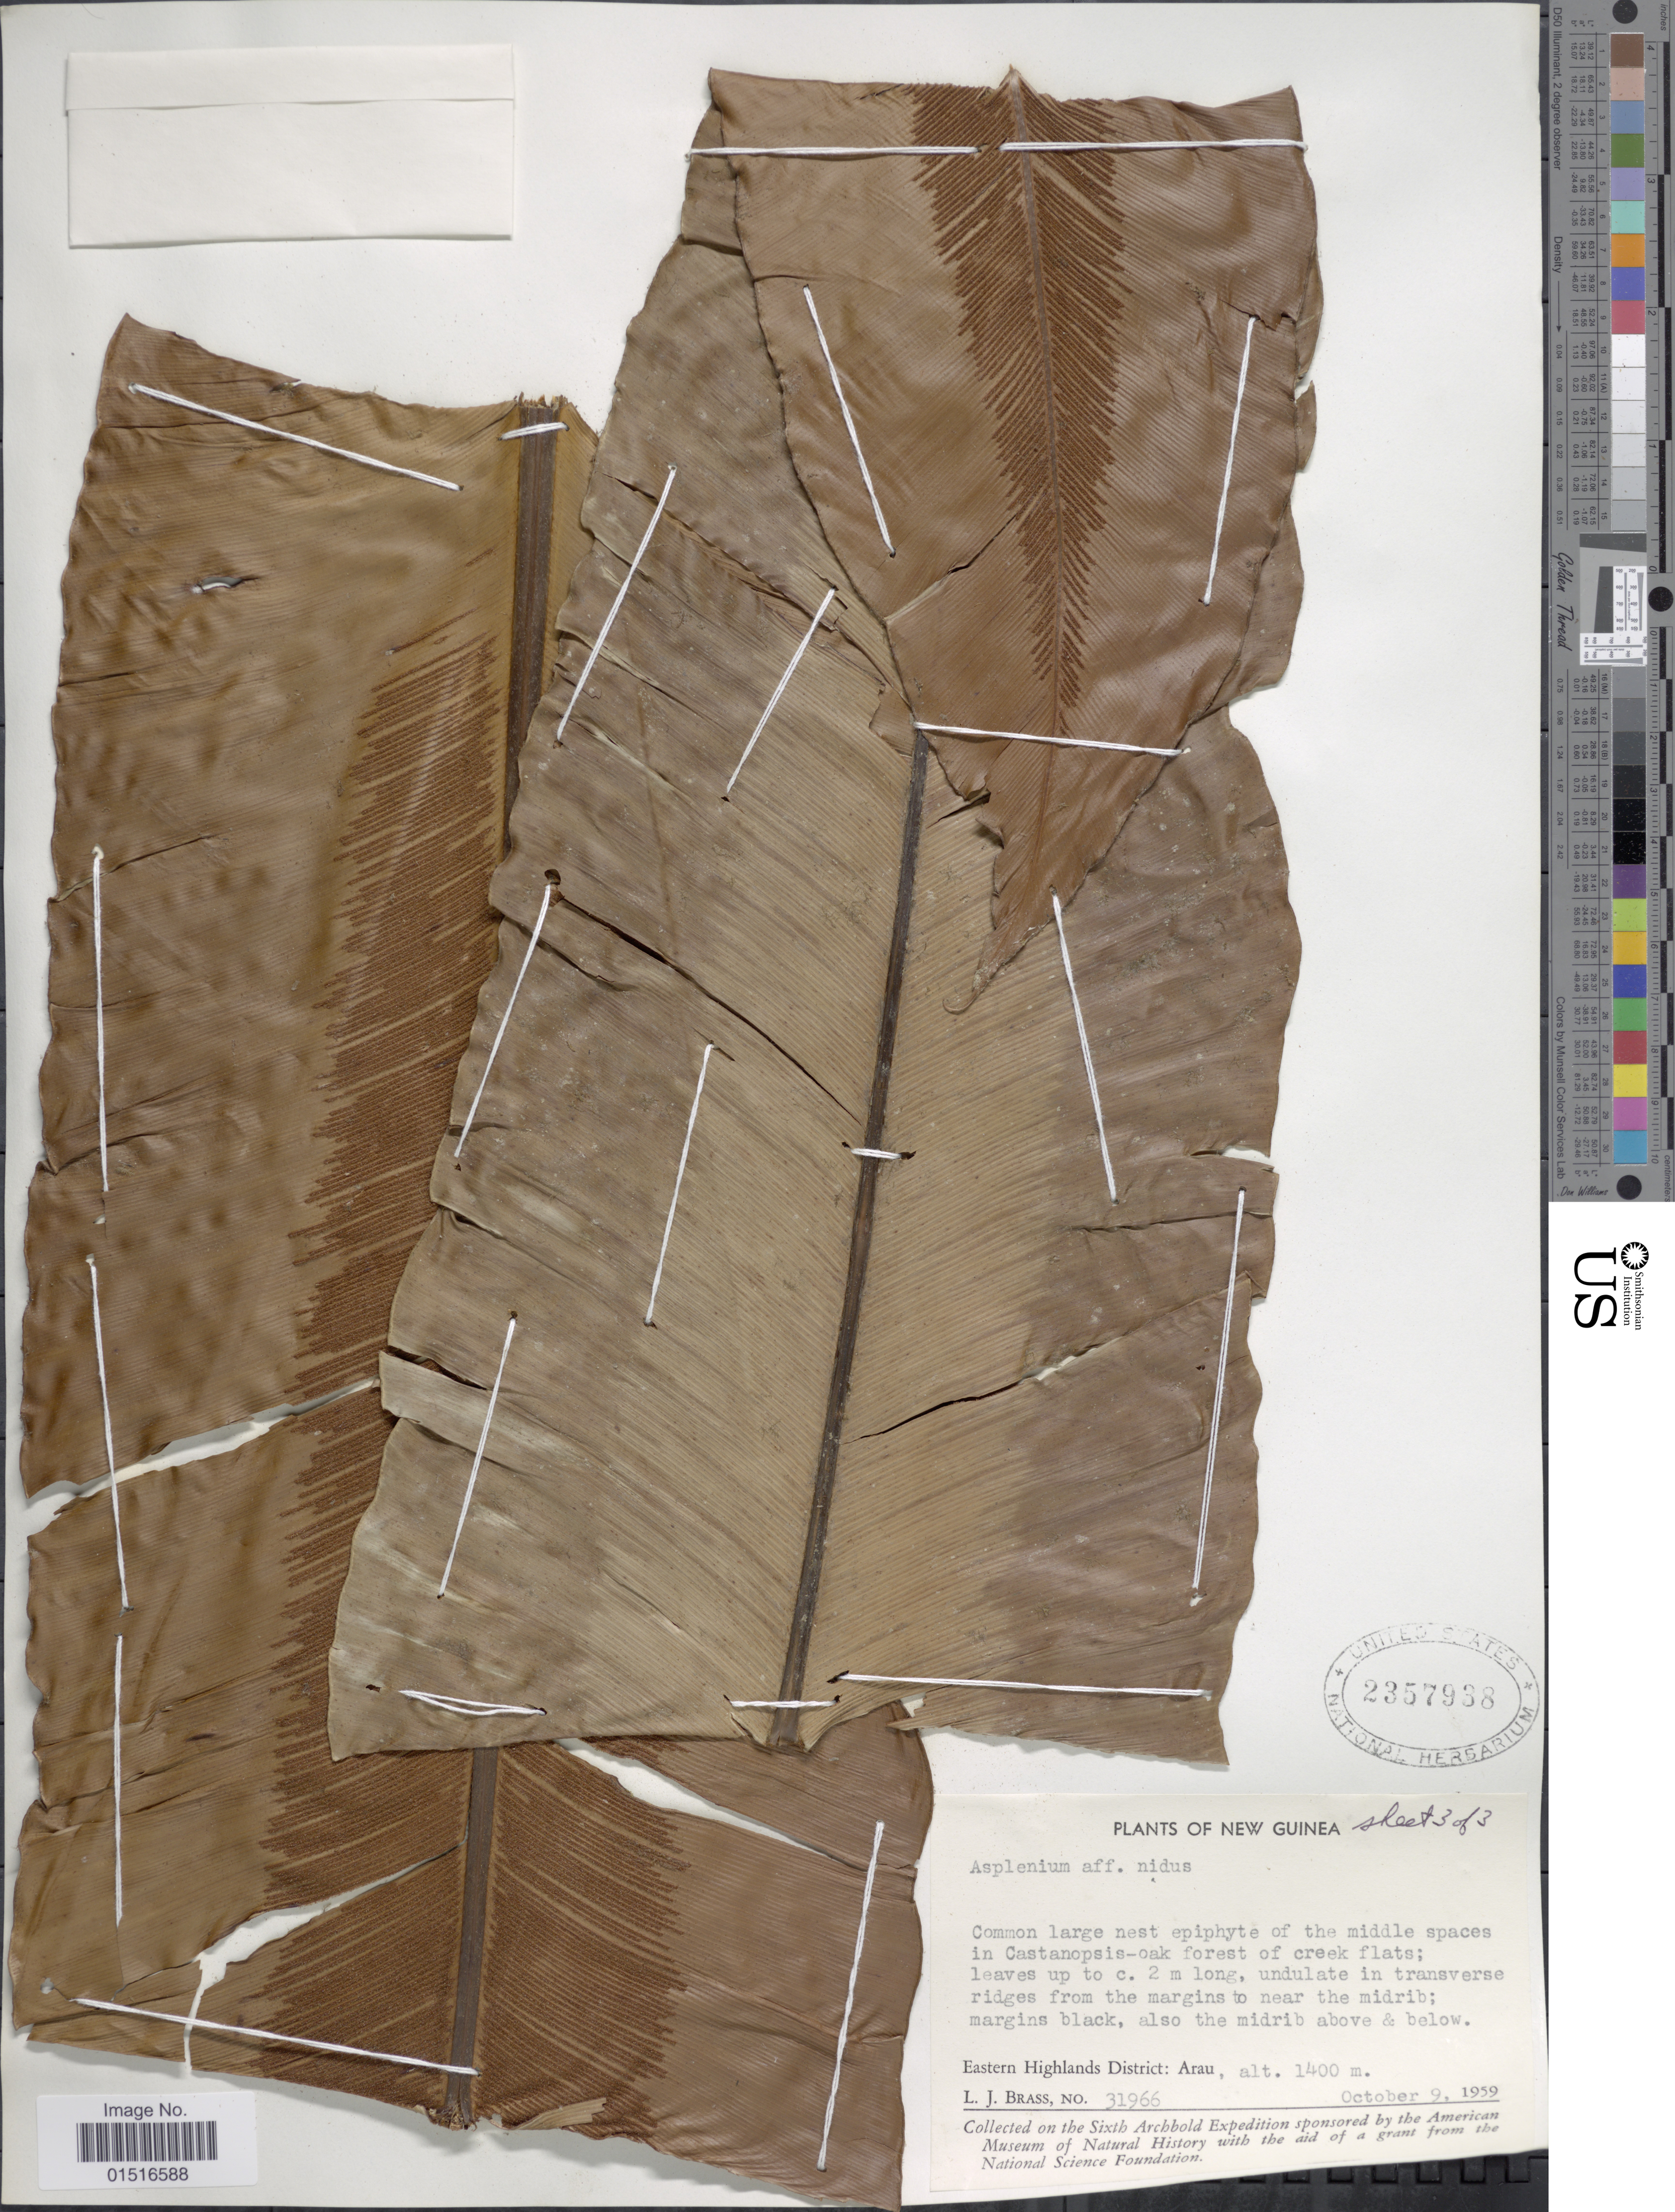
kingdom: Plantae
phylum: Tracheophyta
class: Polypodiopsida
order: Polypodiales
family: Aspleniaceae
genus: Asplenium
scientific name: Asplenium nidus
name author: L.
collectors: L. J. Brass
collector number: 31966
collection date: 1959-10-09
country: Papua New Guinea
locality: New Guinea, Eastern Highlands District: Arau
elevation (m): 1400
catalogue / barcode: US 2357938